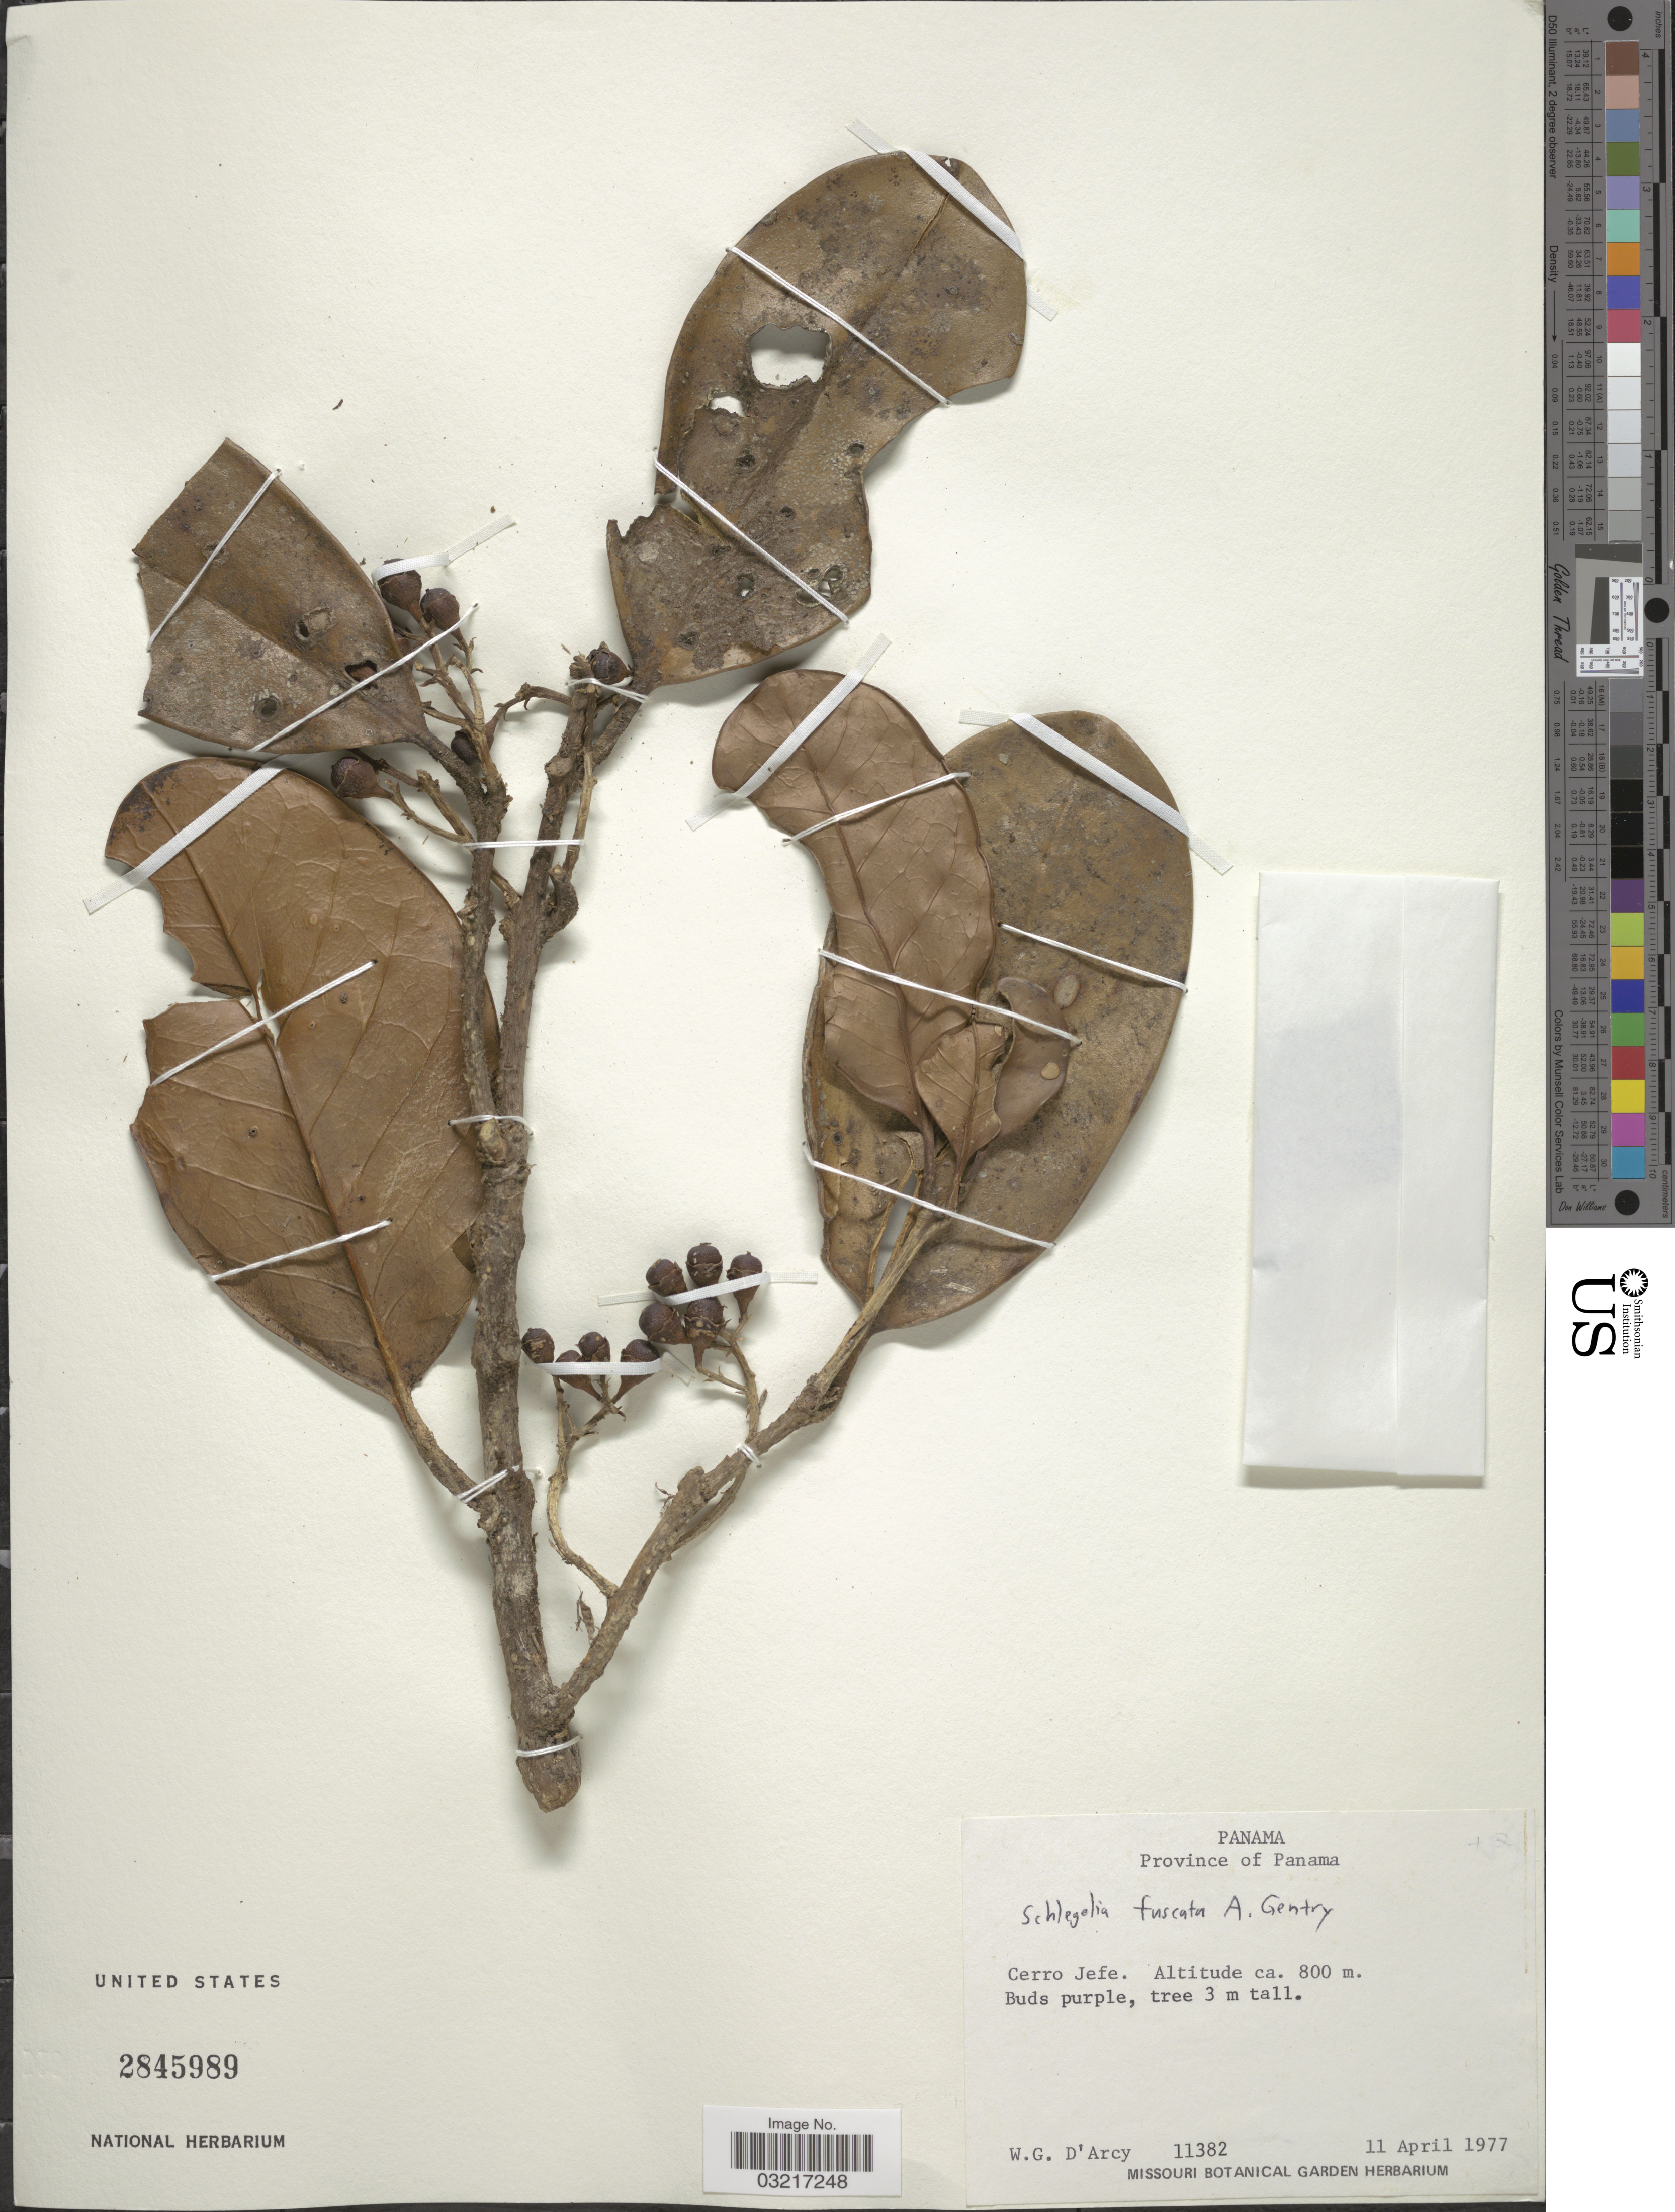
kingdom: Plantae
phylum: Tracheophyta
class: Magnoliopsida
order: Lamiales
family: Schlegeliaceae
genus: Schlegelia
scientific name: Schlegelia fuscata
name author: A.H. Gentry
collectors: W. G. D'Arcy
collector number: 11382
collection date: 1977-04-11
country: Panama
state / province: Panamá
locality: Cerro Jefe.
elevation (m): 800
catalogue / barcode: US 2845989